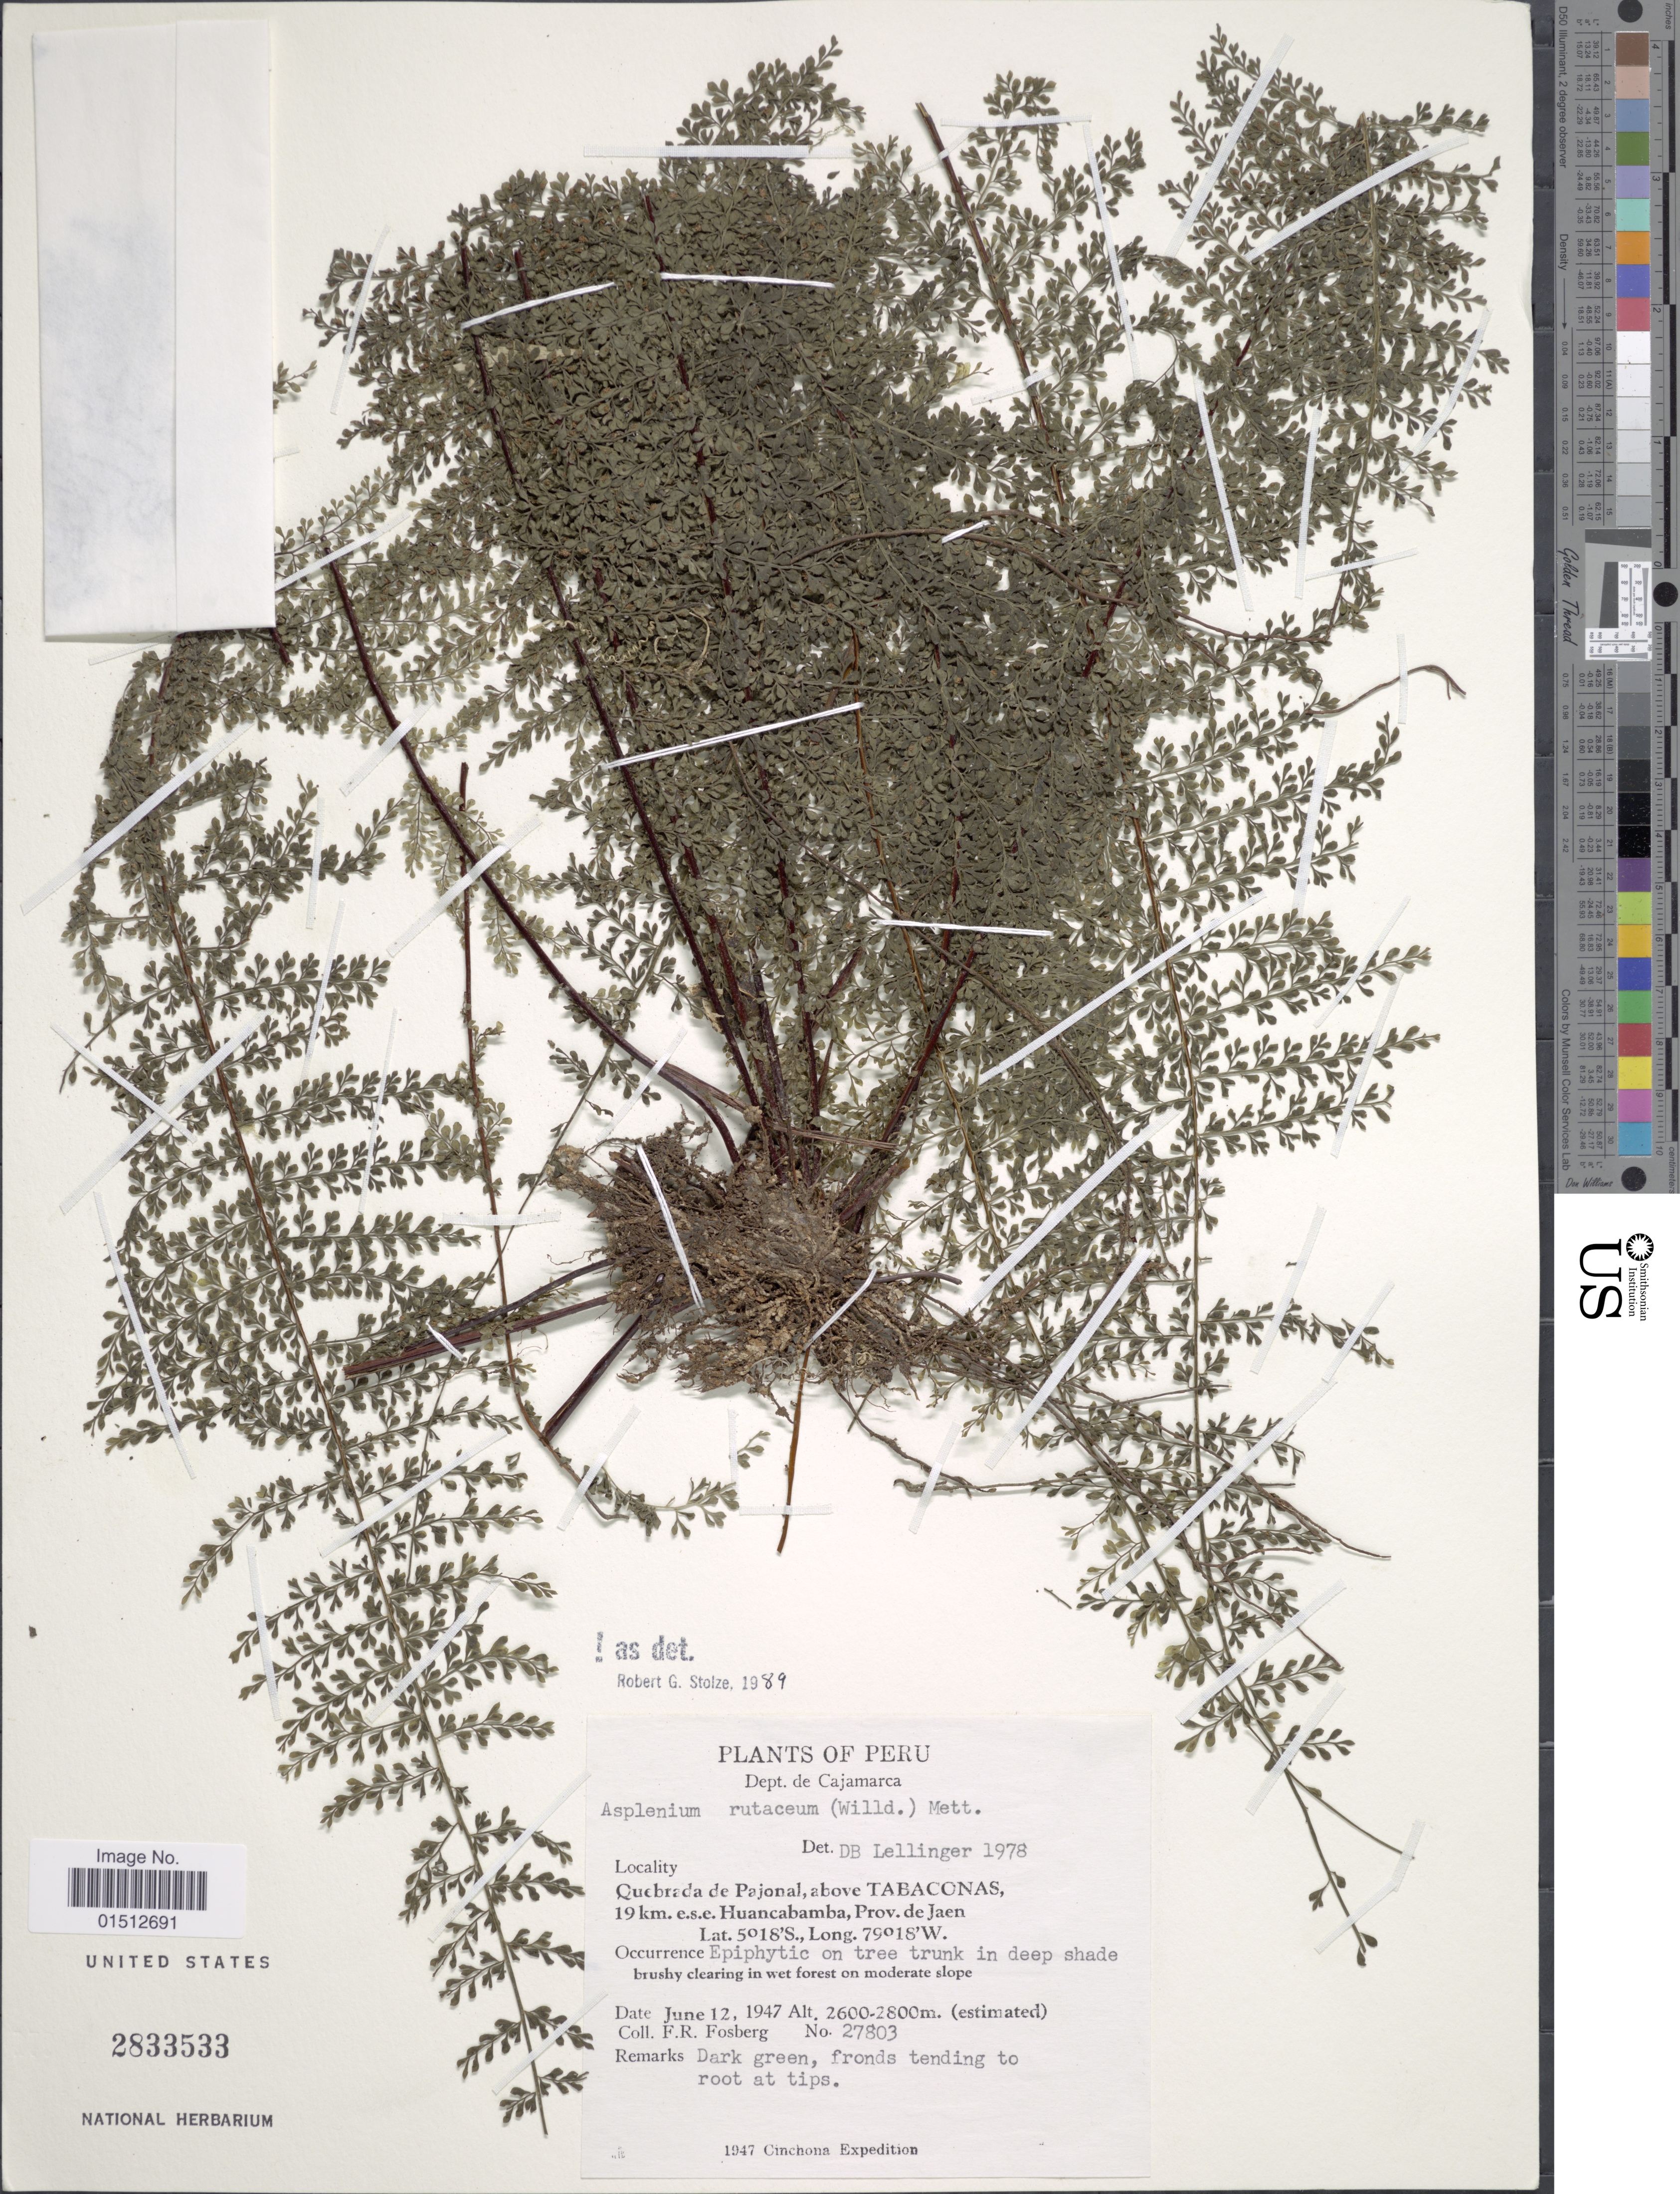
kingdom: Plantae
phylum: Tracheophyta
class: Polypodiopsida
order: Polypodiales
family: Aspleniaceae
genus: Asplenium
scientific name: Asplenium rutaceum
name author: (Willd.) Mett.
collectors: F. R. Fosberg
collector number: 27803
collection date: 1947-06-12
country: Peru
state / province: Cajamarca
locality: Peru. Dept. de Cajamara. Quebrada de Pajonal, above Tabaconas, 19 km. e.s.e. Huancabamba, Prov. de Jaen.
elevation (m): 2600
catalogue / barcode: US 2833533